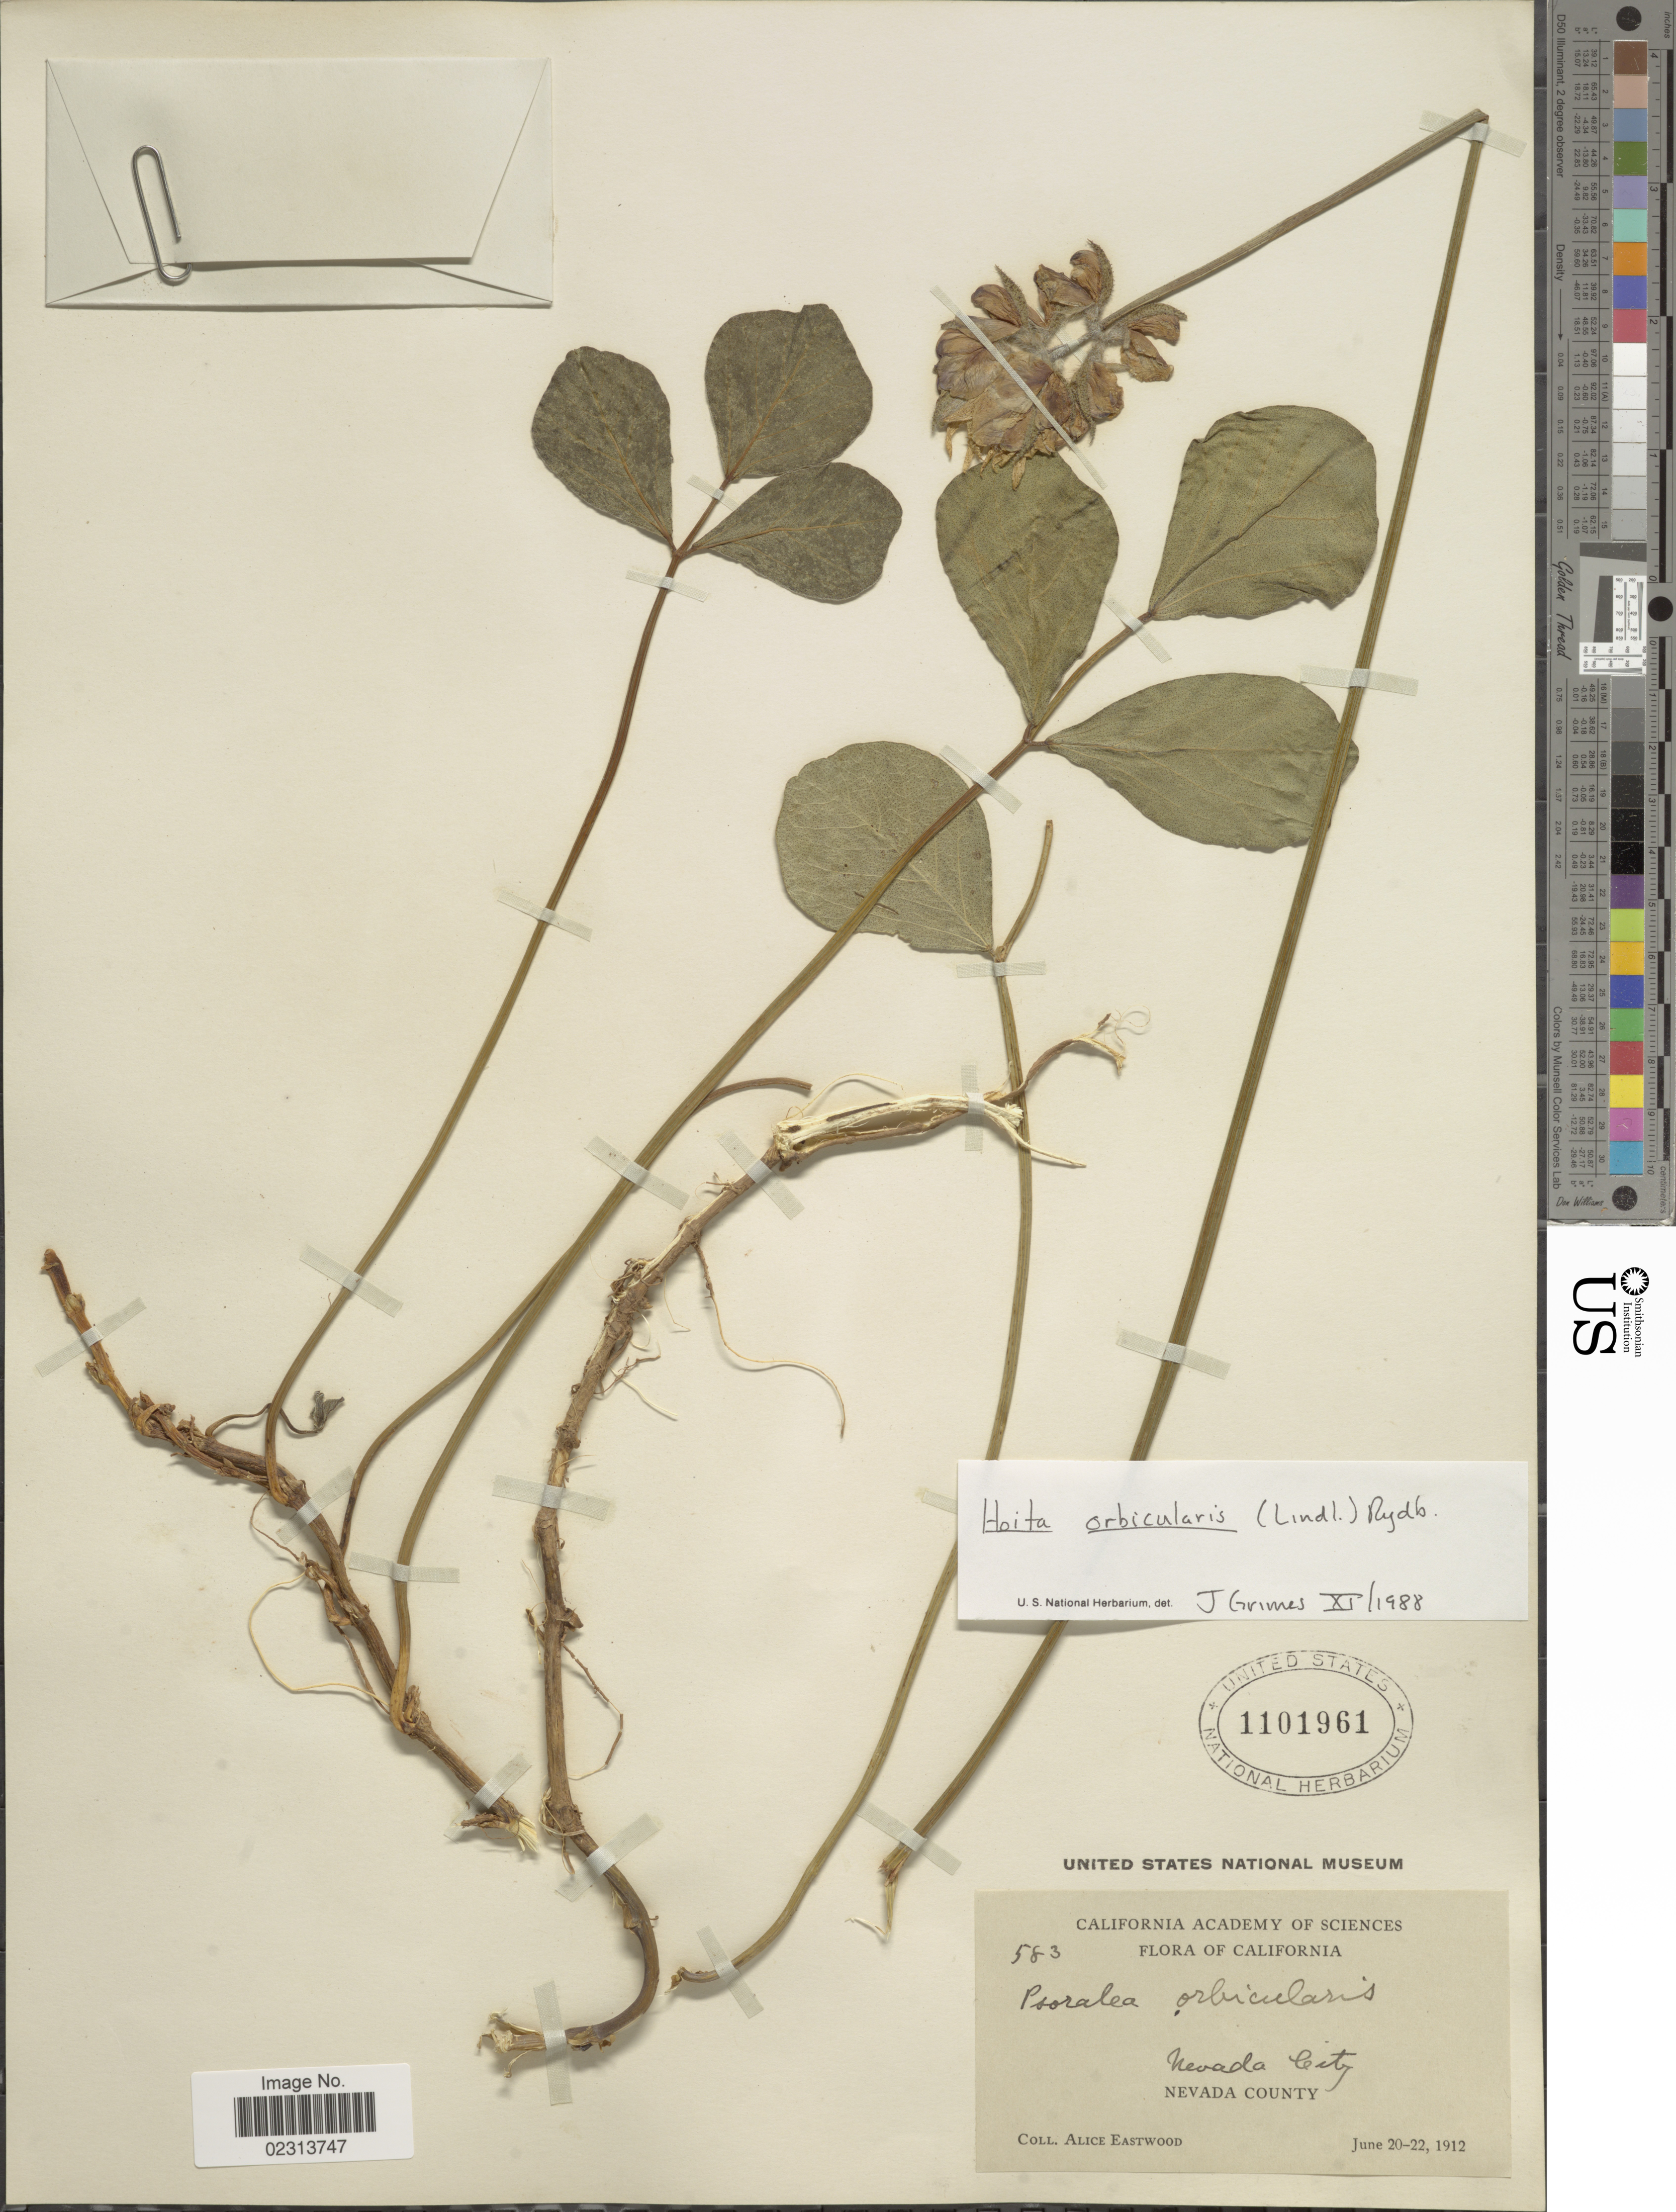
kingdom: Plantae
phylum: Tracheophyta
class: Magnoliopsida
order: Fabales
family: Fabaceae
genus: Hoita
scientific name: Hoita orbicularis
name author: (Lindl.) Rydb.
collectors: A. Eastwood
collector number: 583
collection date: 1912-06-20/1912-06-22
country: United States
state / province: California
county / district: Nevada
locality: Nevada City, Nevada County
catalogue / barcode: US 1101961